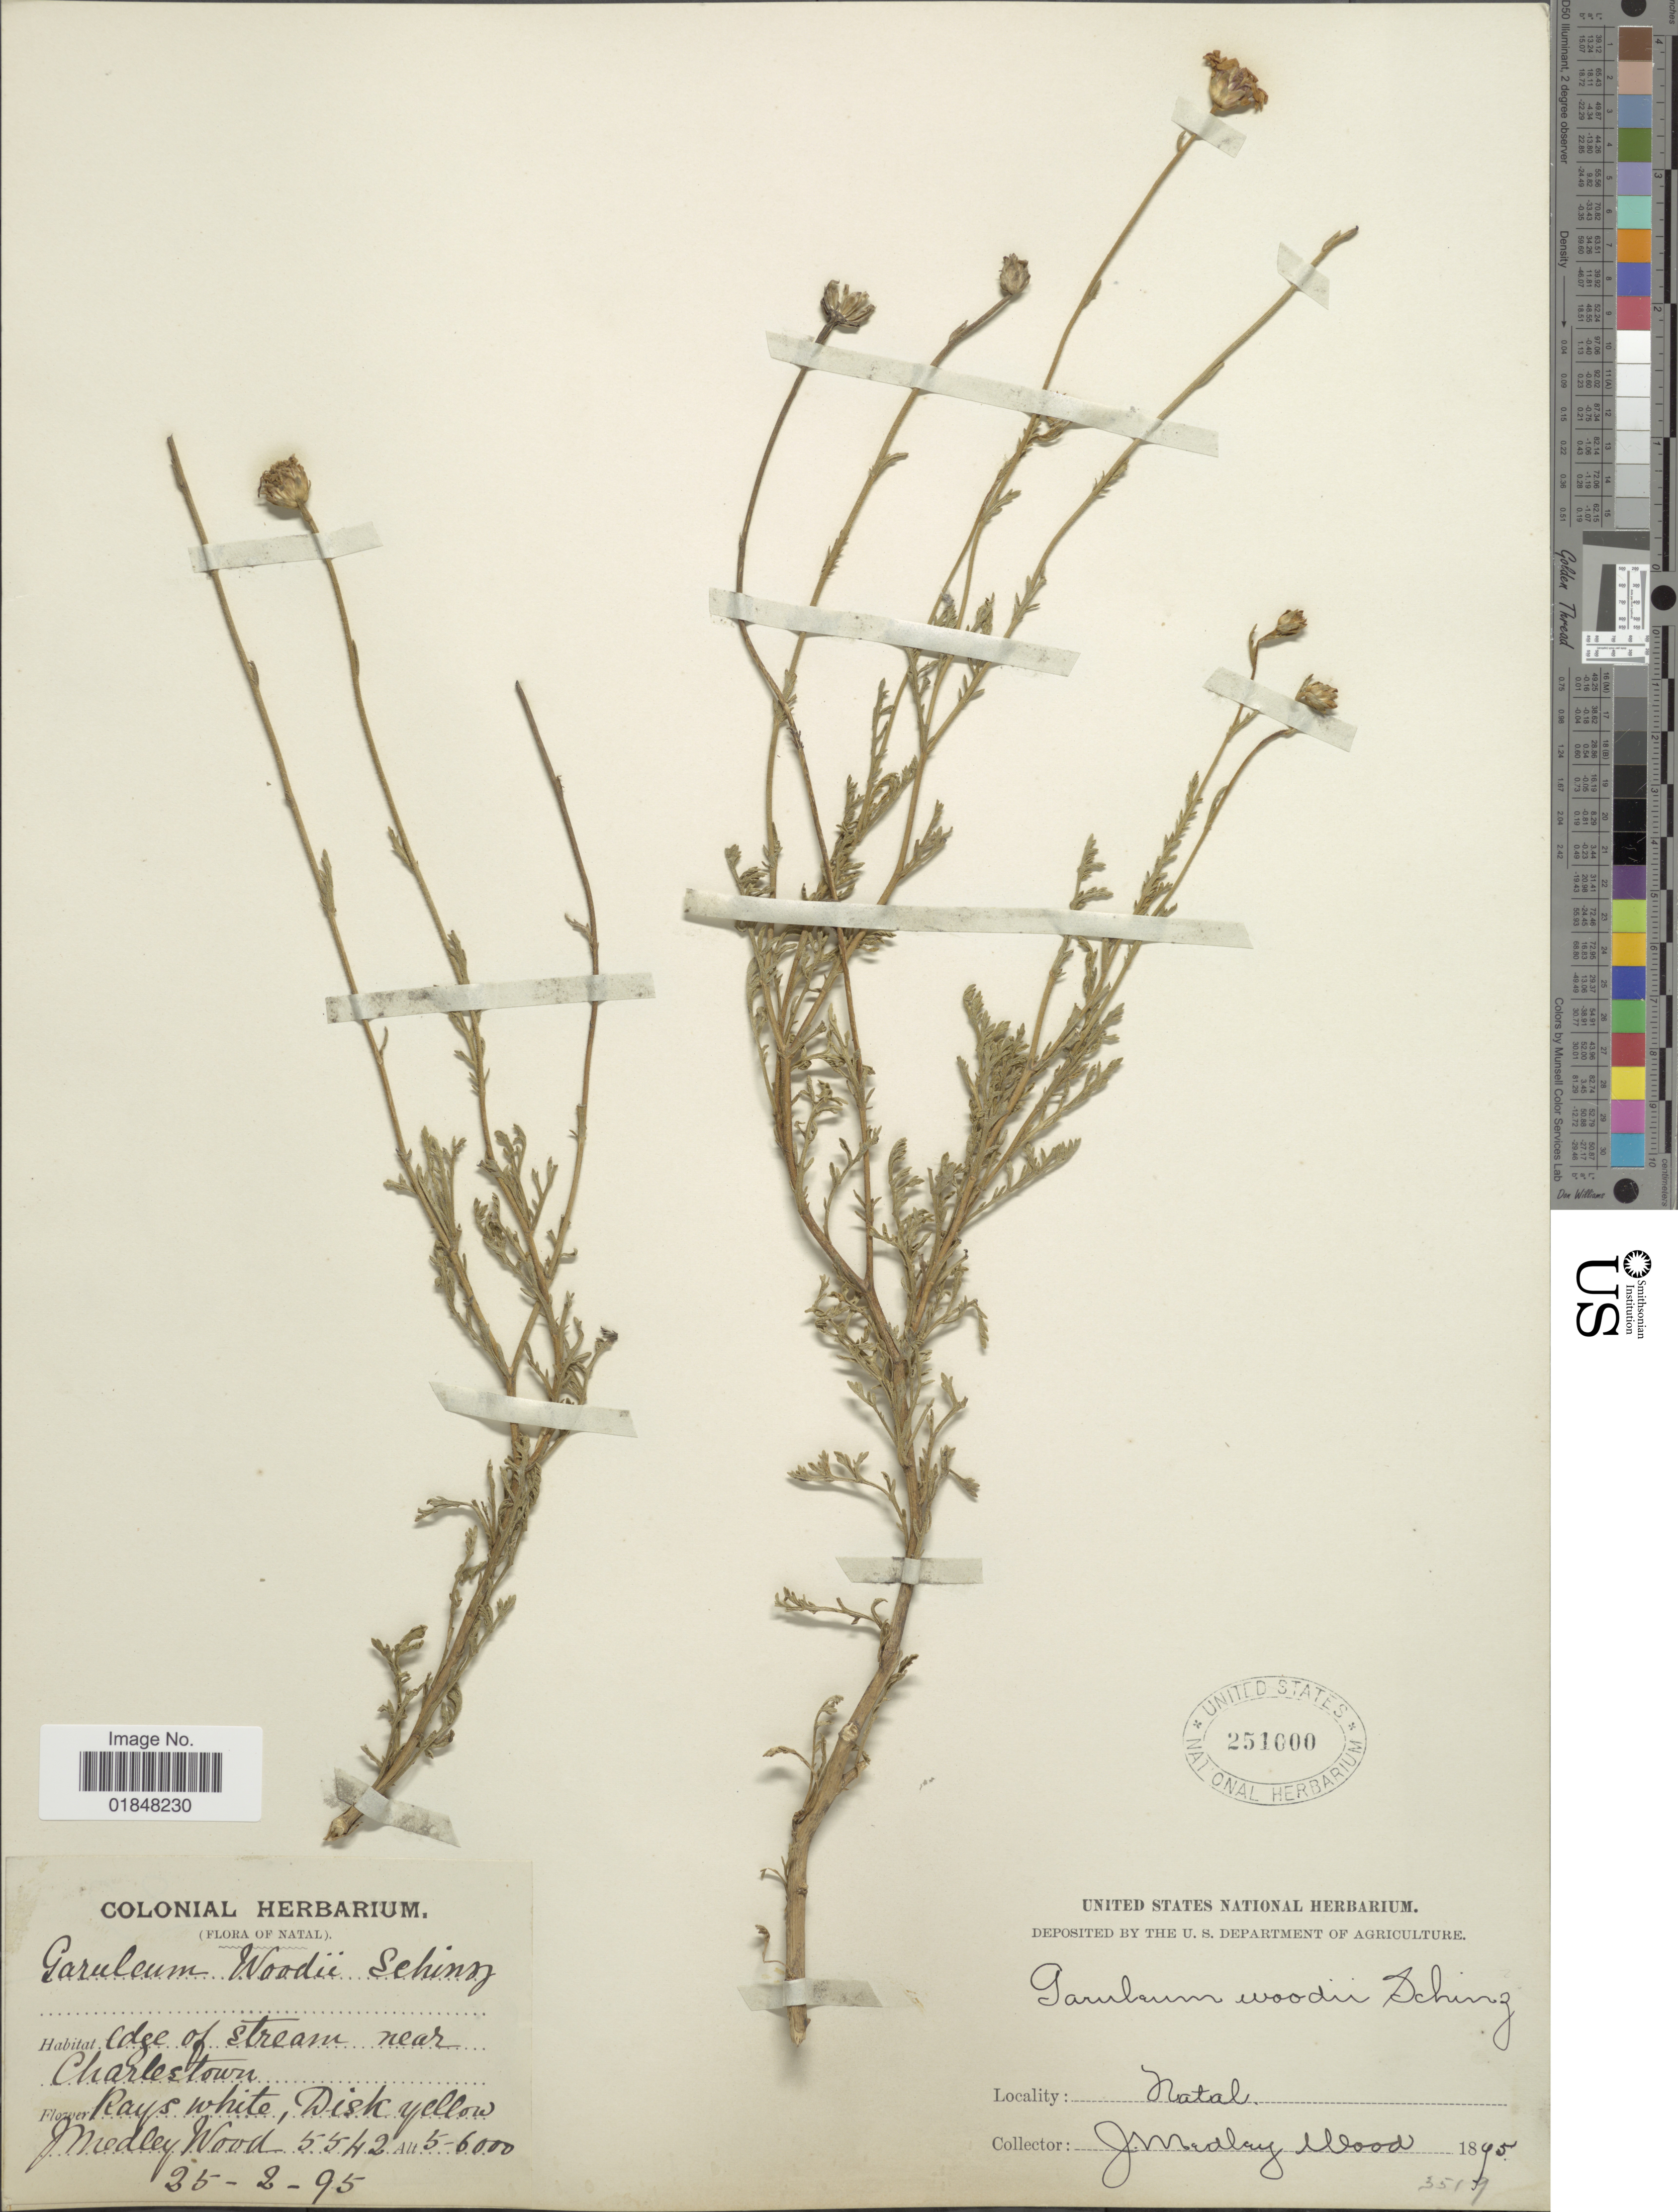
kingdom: Plantae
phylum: Tracheophyta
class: Magnoliopsida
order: Asterales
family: Asteraceae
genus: Garuleum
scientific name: Garuleum woodii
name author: Schinz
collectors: J. Medley Wood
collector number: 5542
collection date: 1895-02-25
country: South Africa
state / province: KwaZulu-Natal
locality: Natal, near Charlestown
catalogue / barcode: US 251000